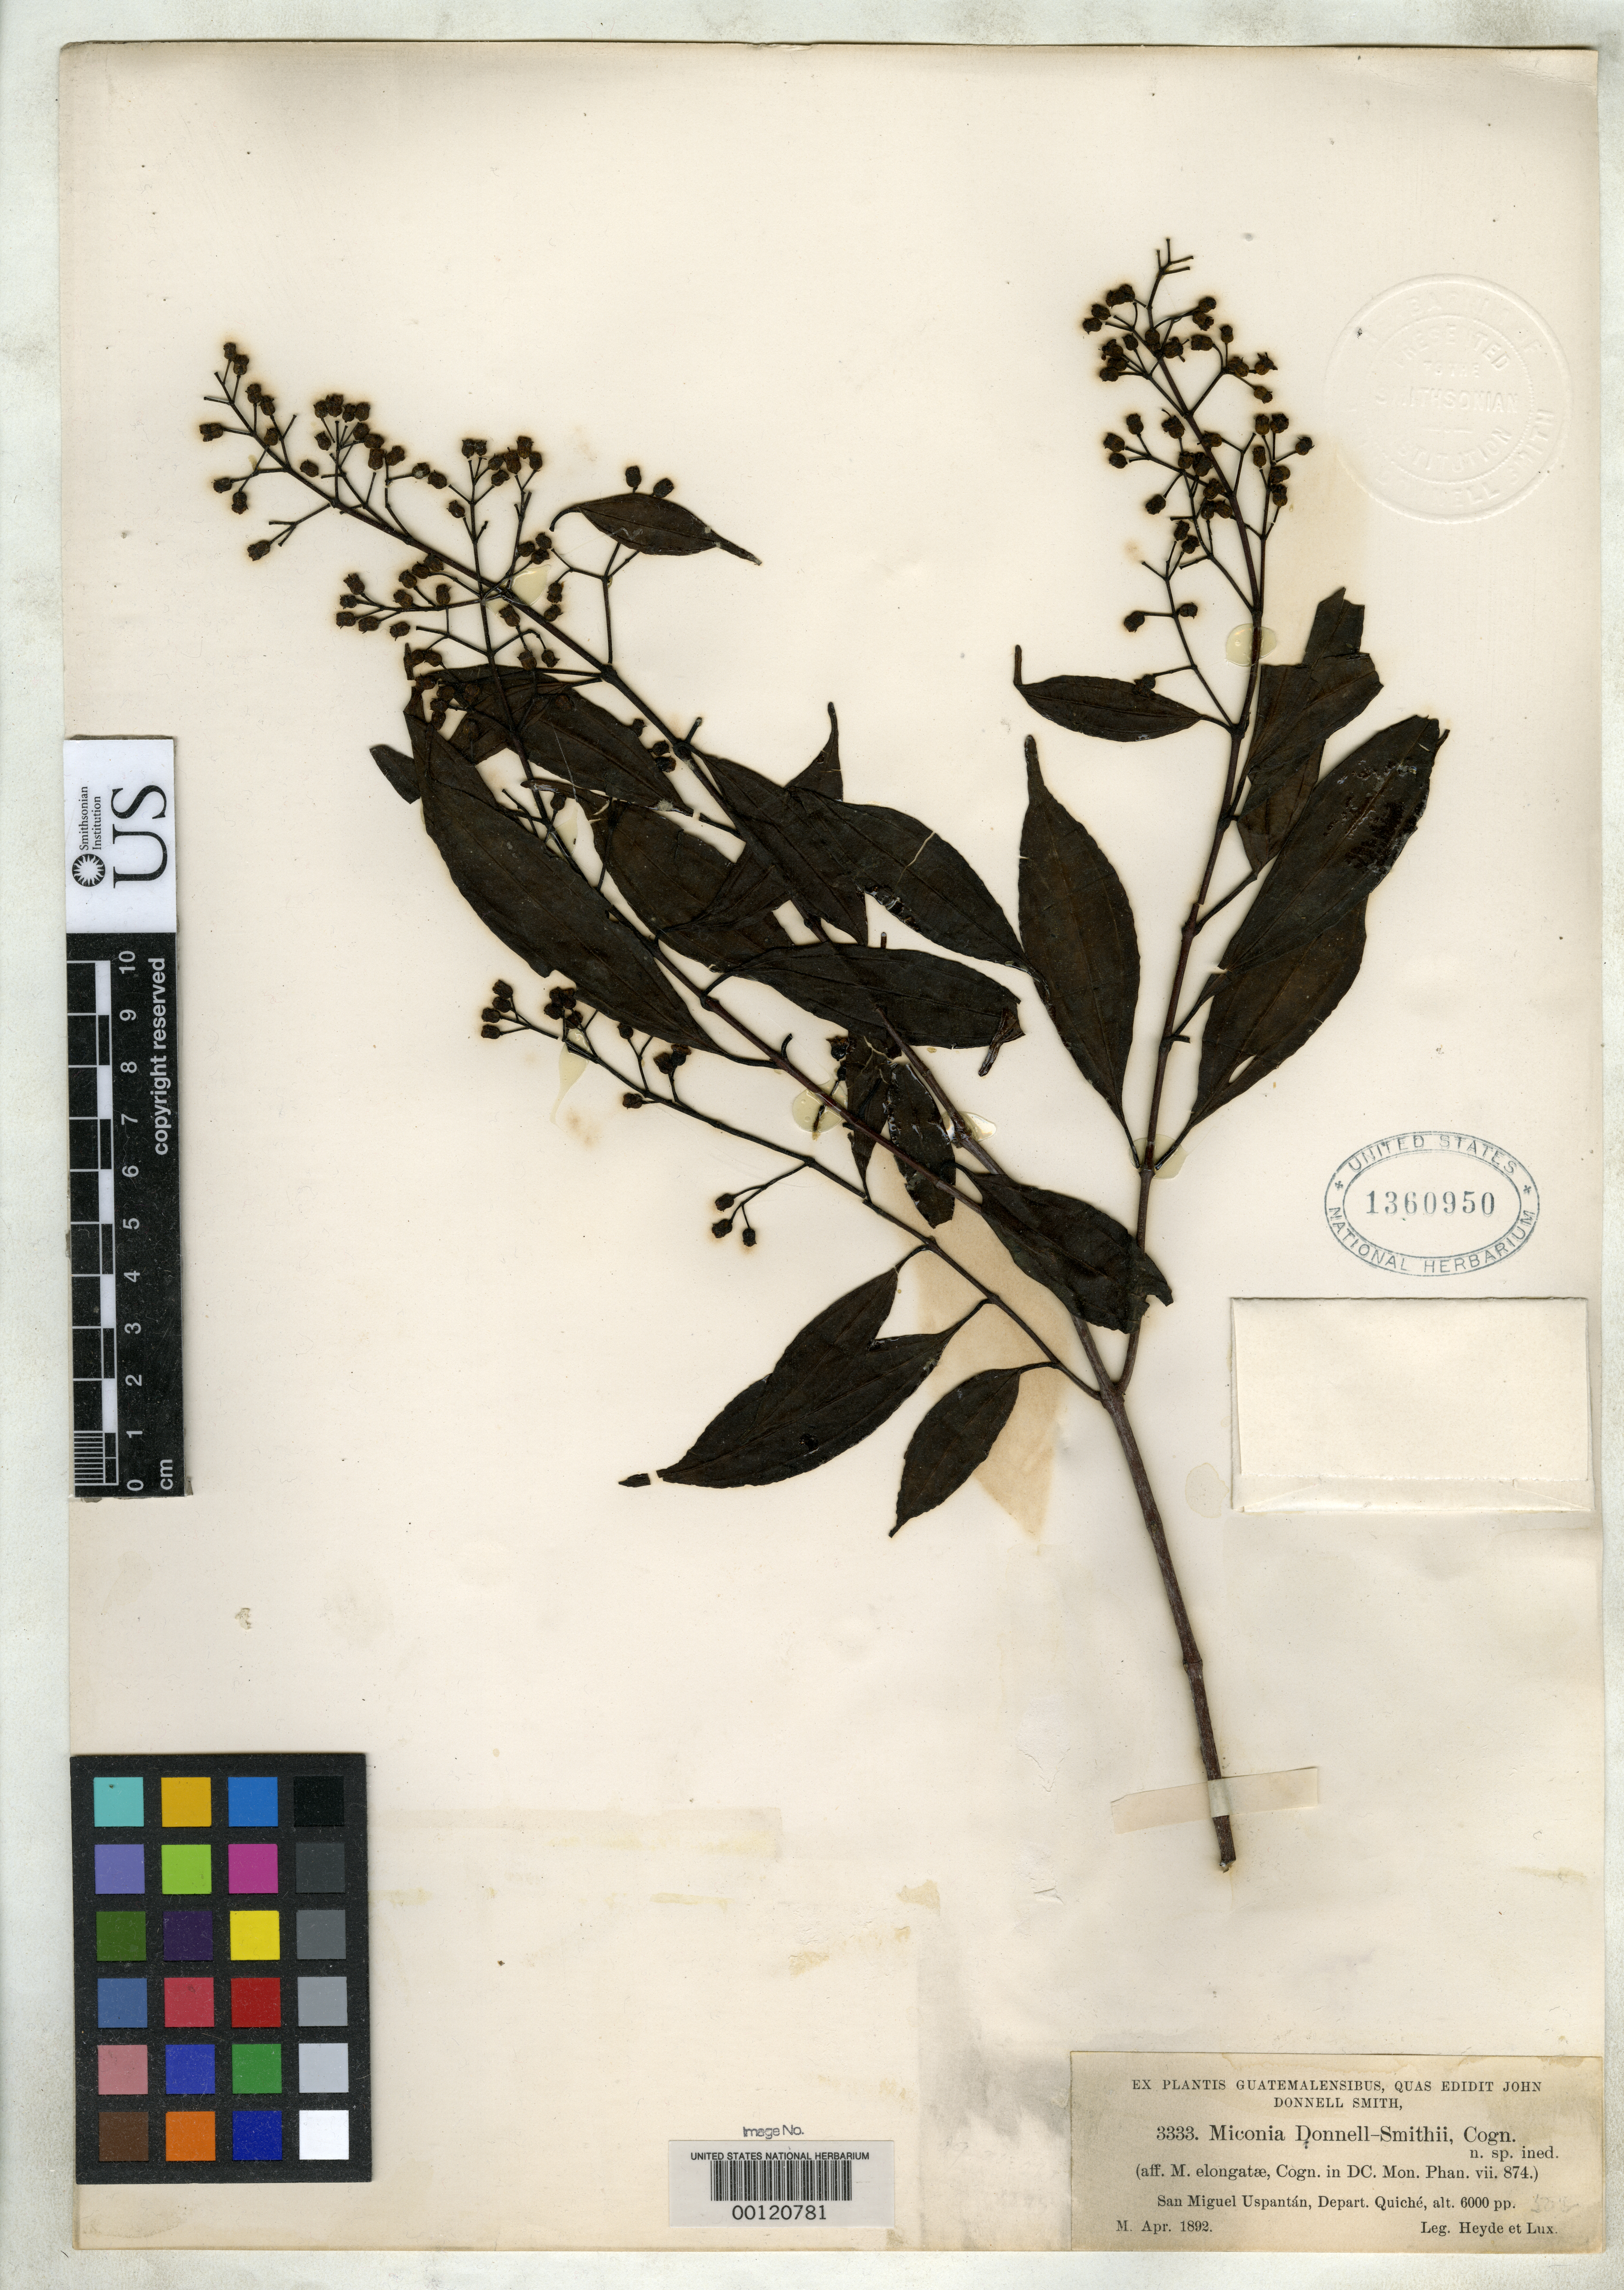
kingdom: Plantae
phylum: Tracheophyta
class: Magnoliopsida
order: Myrtales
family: Melastomataceae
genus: Miconia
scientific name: Miconia donnell-smithii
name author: Cogn.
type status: Isotype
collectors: E. T. Heyde & E. Lux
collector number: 3333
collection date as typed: Apr 1892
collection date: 1892-04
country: Guatemala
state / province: El Quiché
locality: San Miguel Uspantán.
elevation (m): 1829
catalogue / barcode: US 1360950